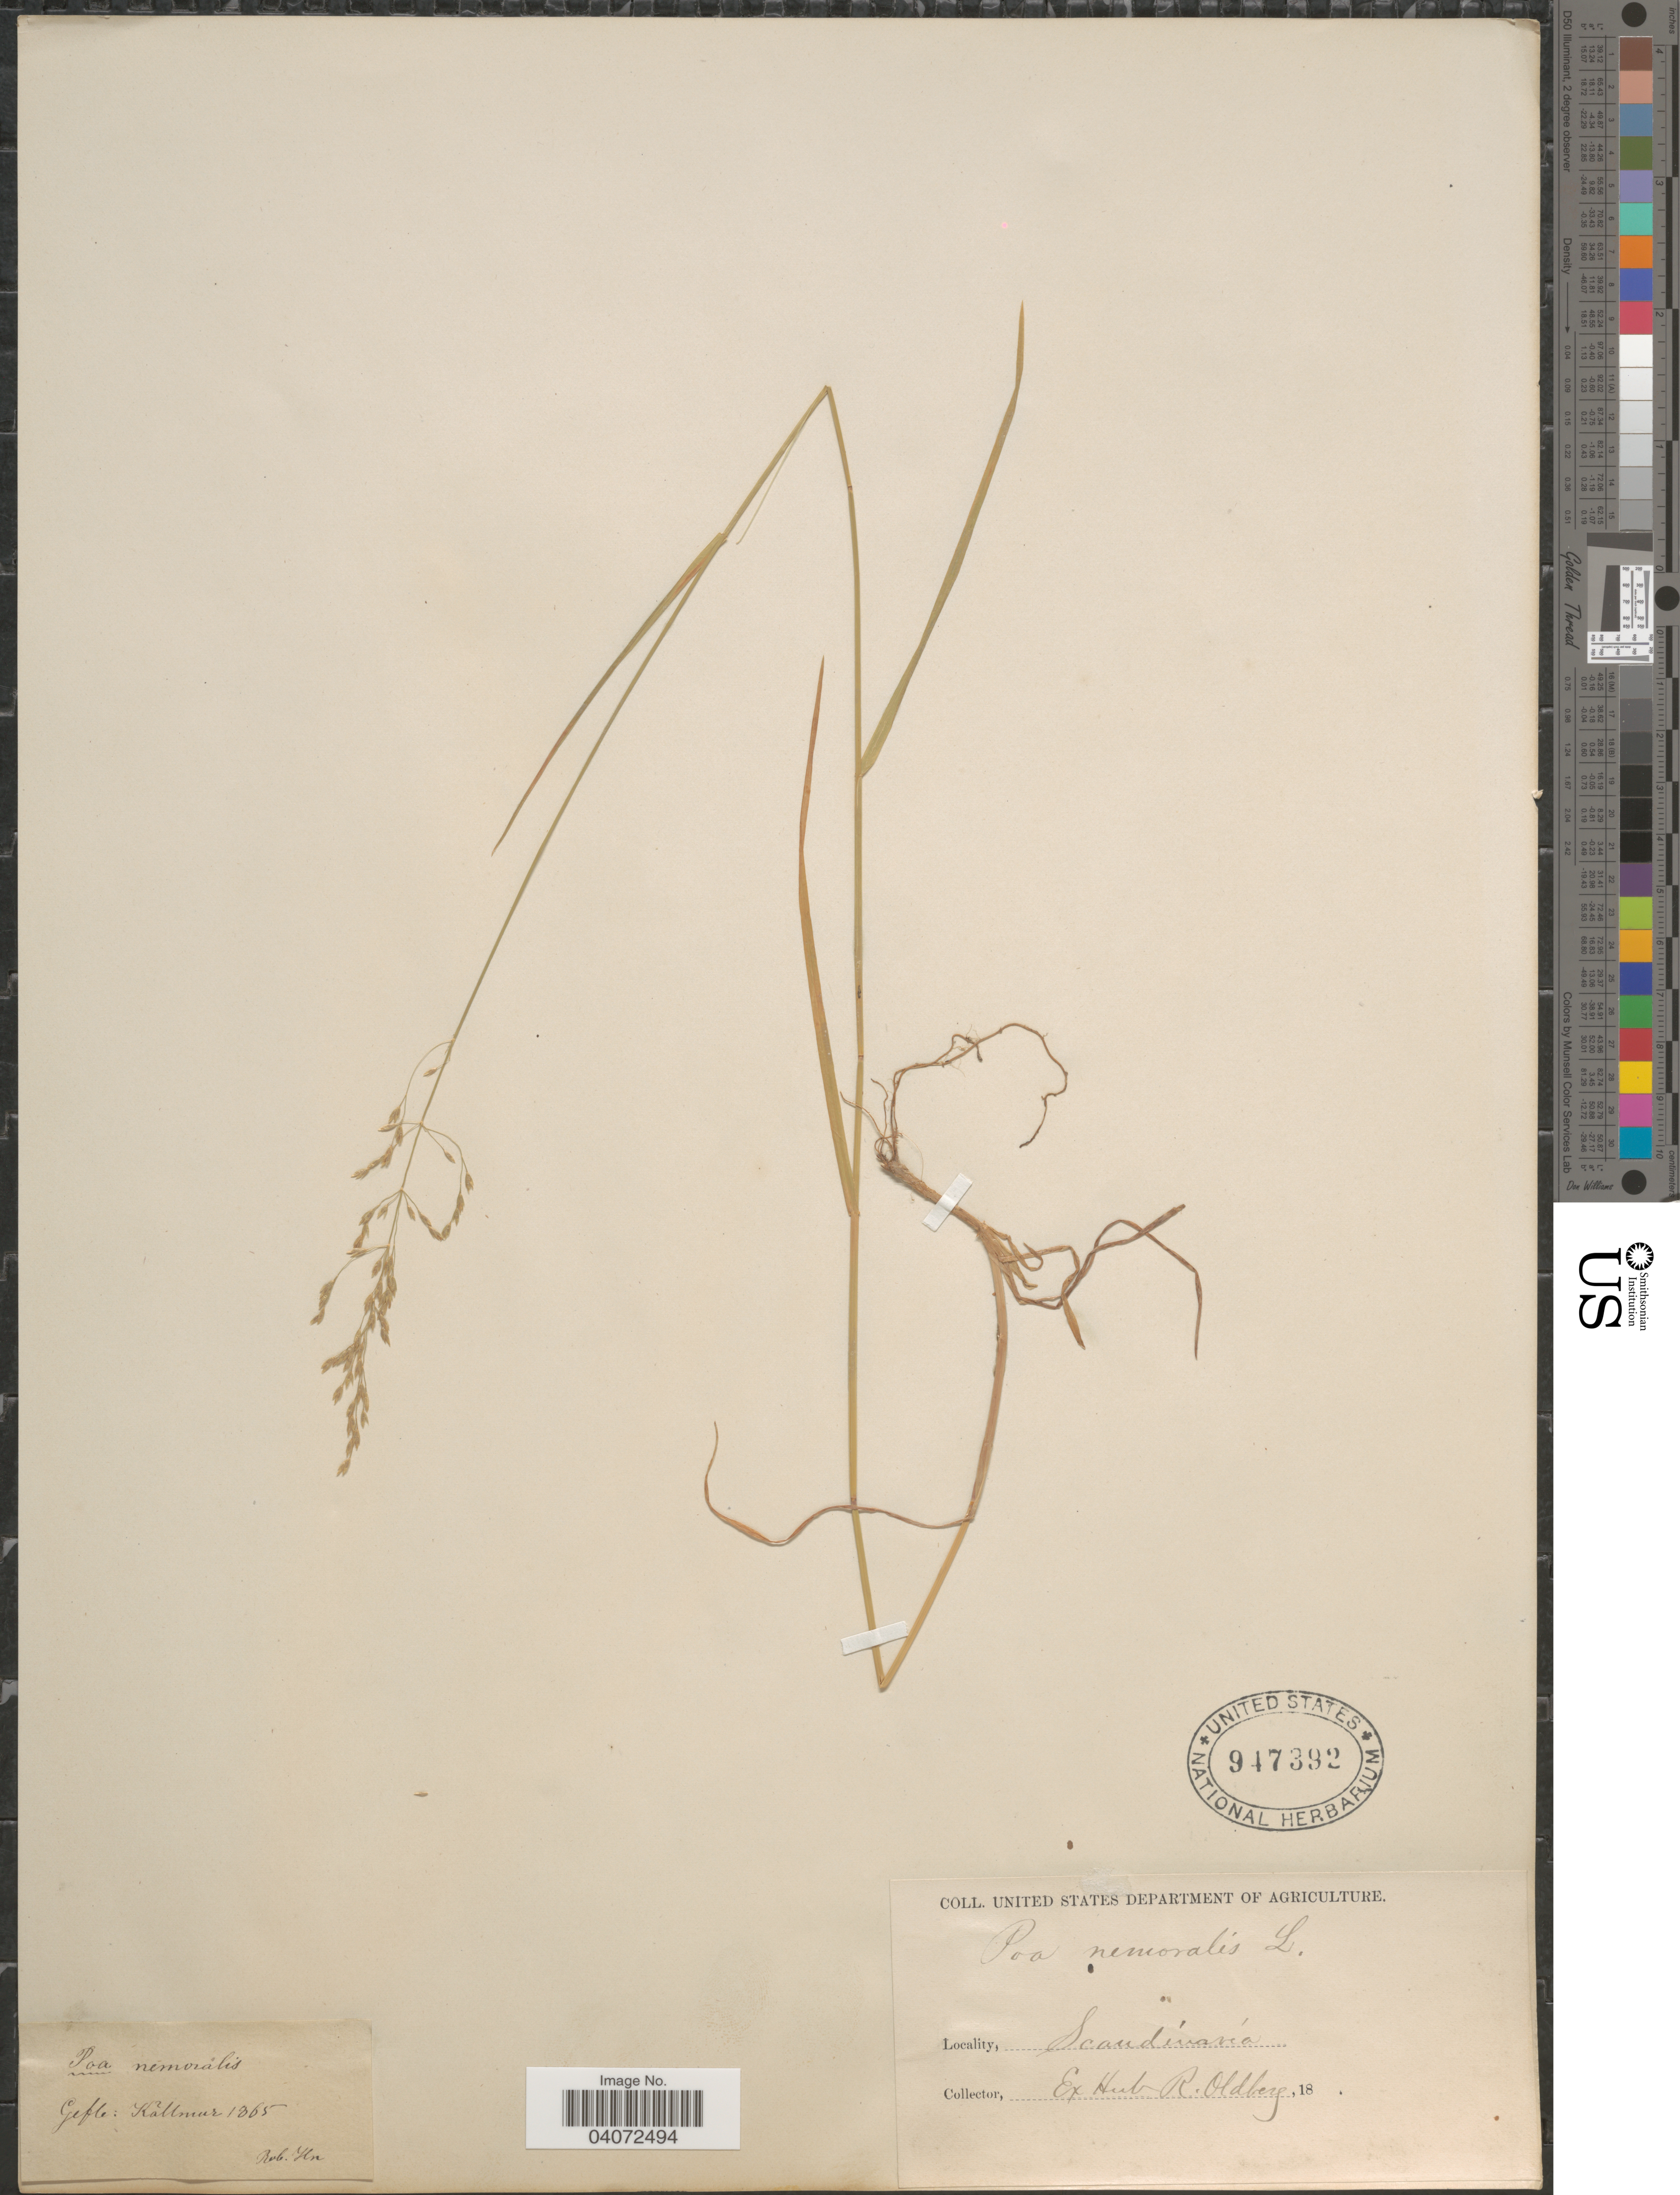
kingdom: Plantae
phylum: Tracheophyta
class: Liliopsida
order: Poales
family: Poaceae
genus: Poa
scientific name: Poa nemoralis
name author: L.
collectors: R. Hn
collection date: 1865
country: Sweden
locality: Gefle: Kãllmur. Scandinavía.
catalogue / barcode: US 947392